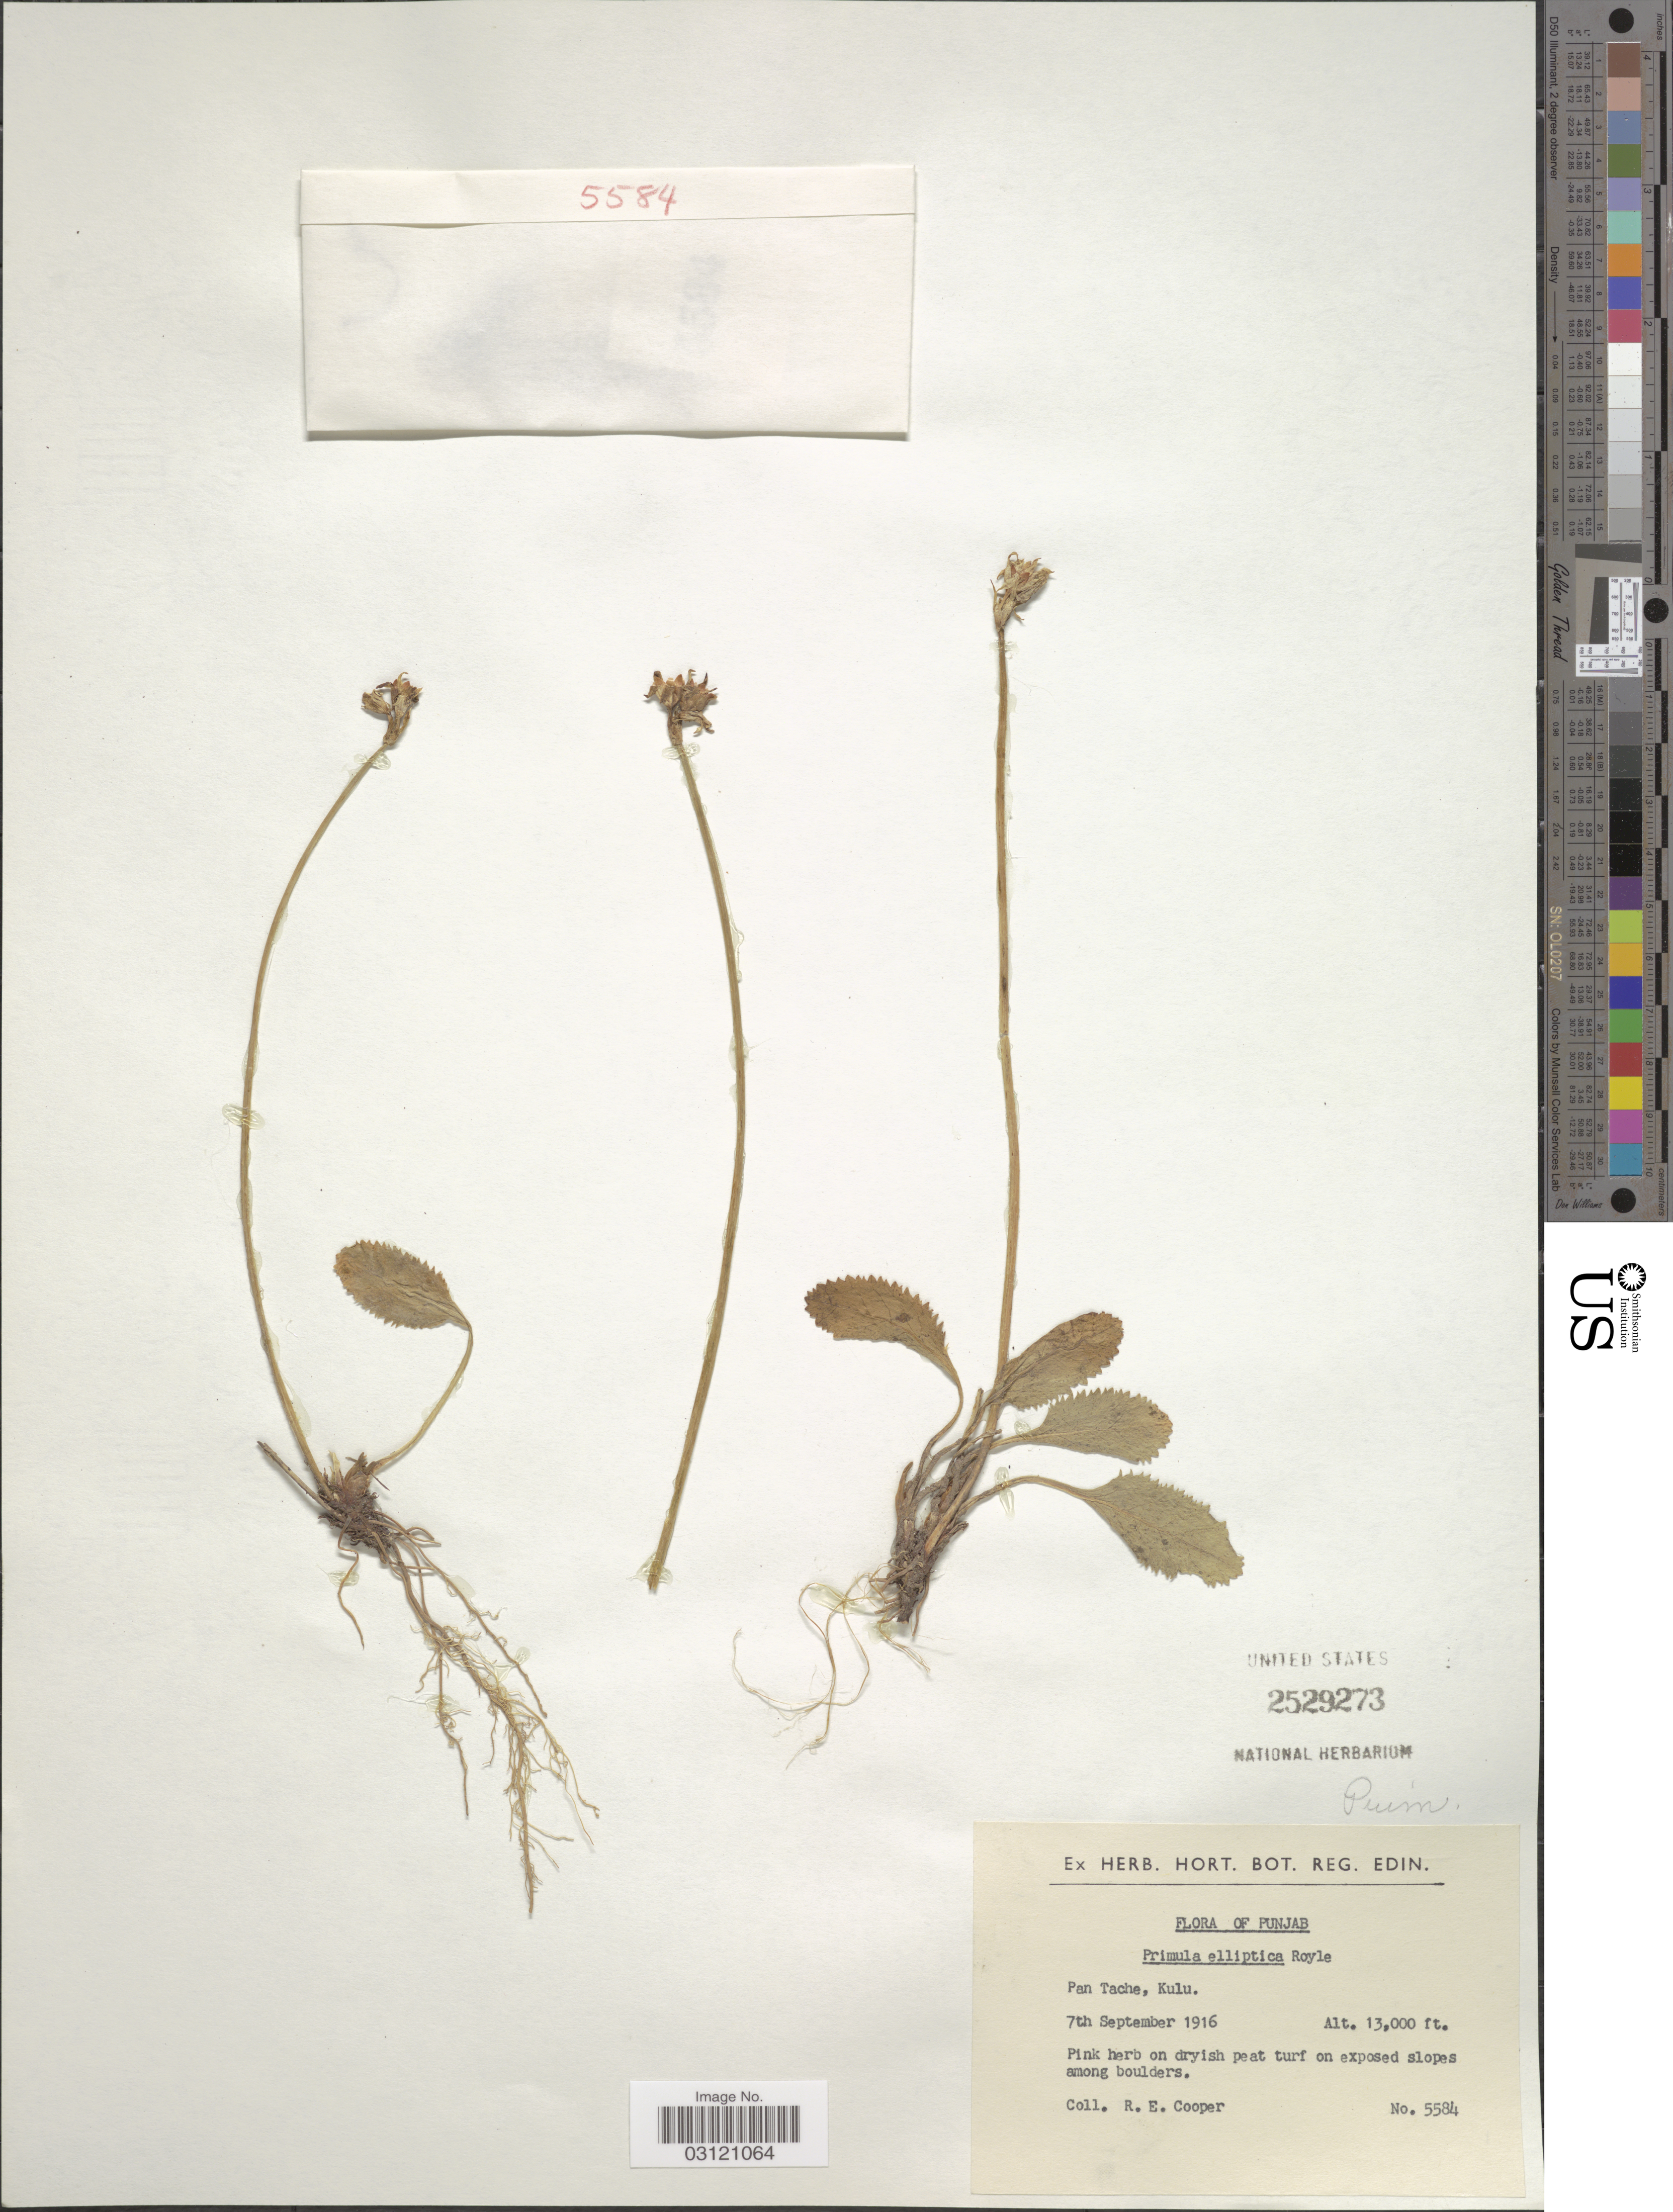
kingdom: Plantae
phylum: Tracheophyta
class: Magnoliopsida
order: Ericales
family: Primulaceae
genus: Primula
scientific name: Primula elliptica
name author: Royle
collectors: R. E. Cooper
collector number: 5584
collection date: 1916-09-07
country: India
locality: Pan Tache, Kulu.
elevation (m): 3962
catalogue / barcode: US 2529273